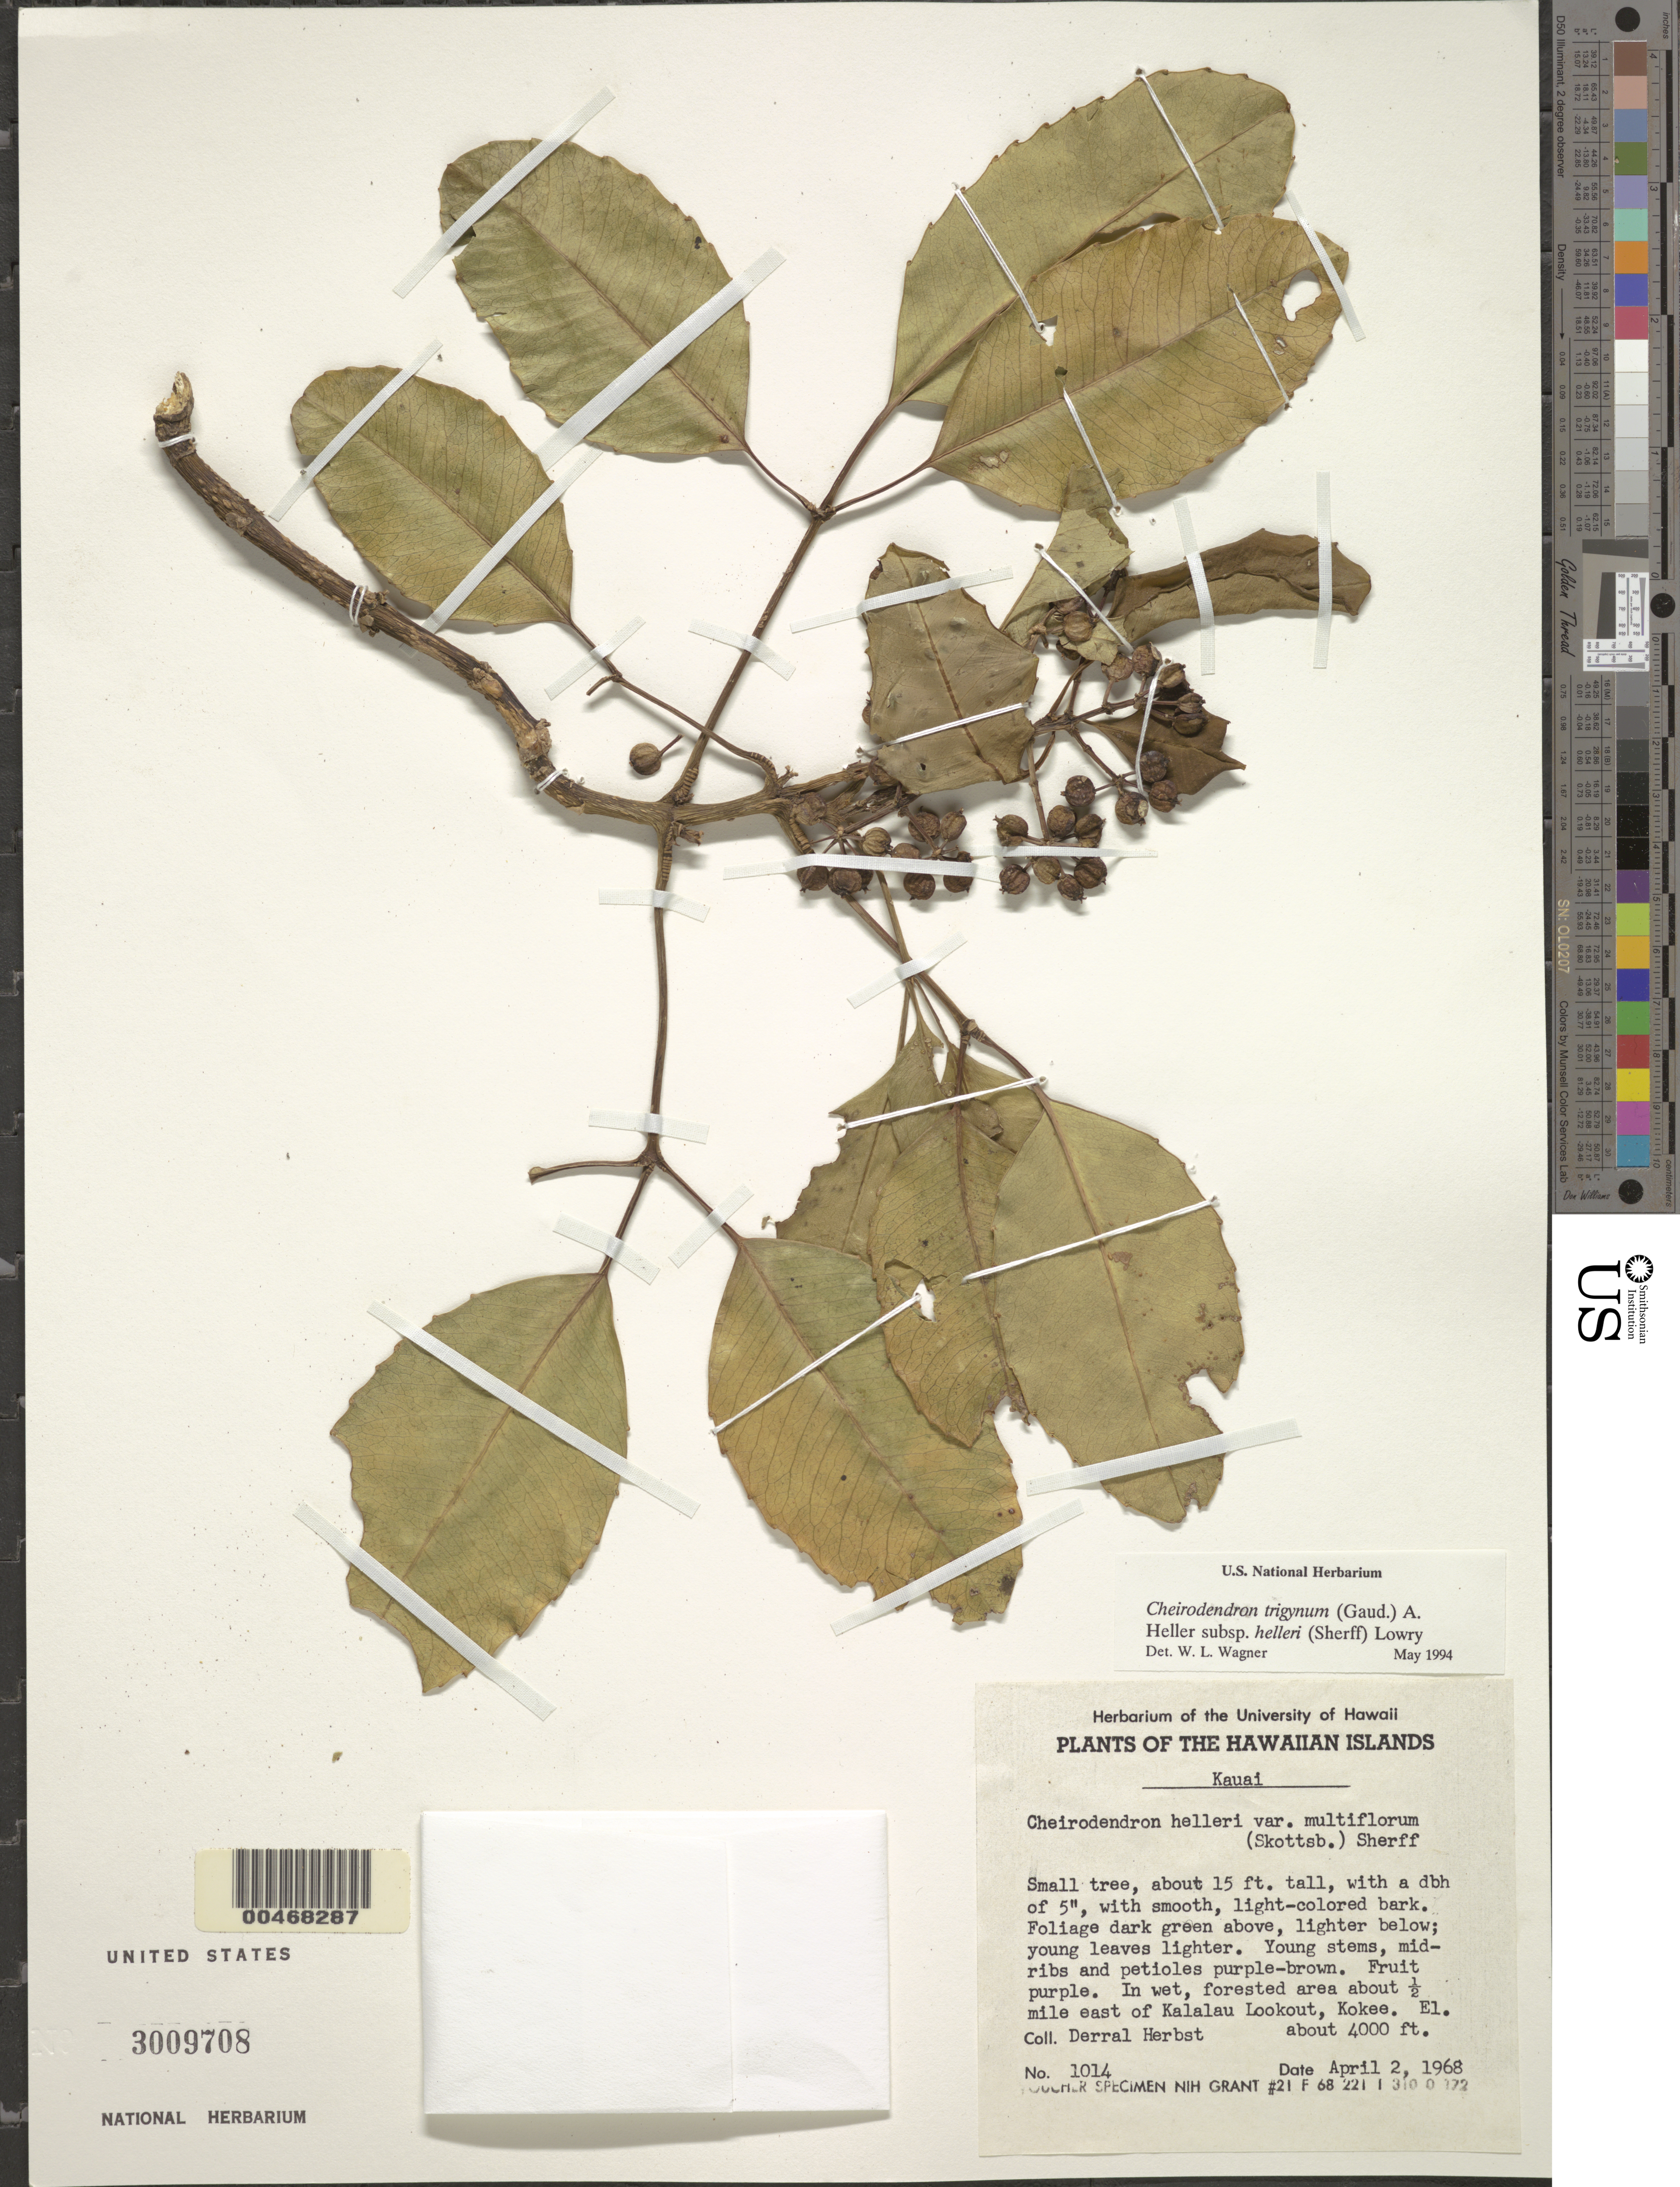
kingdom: Plantae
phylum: Tracheophyta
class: Magnoliopsida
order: Apiales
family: Araliaceae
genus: Cheirodendron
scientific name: Cheirodendron trigynum subsp. helleri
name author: (Gaudich.) A. Heller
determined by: Wagner, W. L., (BOT), Smithsonian Institution - National Museum of Natural History (UNITED STATES)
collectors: D. R. Herbst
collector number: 1014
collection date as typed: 2 Apr 1968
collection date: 1968-04-02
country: United States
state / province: Hawaii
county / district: Kauai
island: Kaua'i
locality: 0.5 mi E of Kalalau Lookout, Kokee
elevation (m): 1219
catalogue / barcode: US 3009708